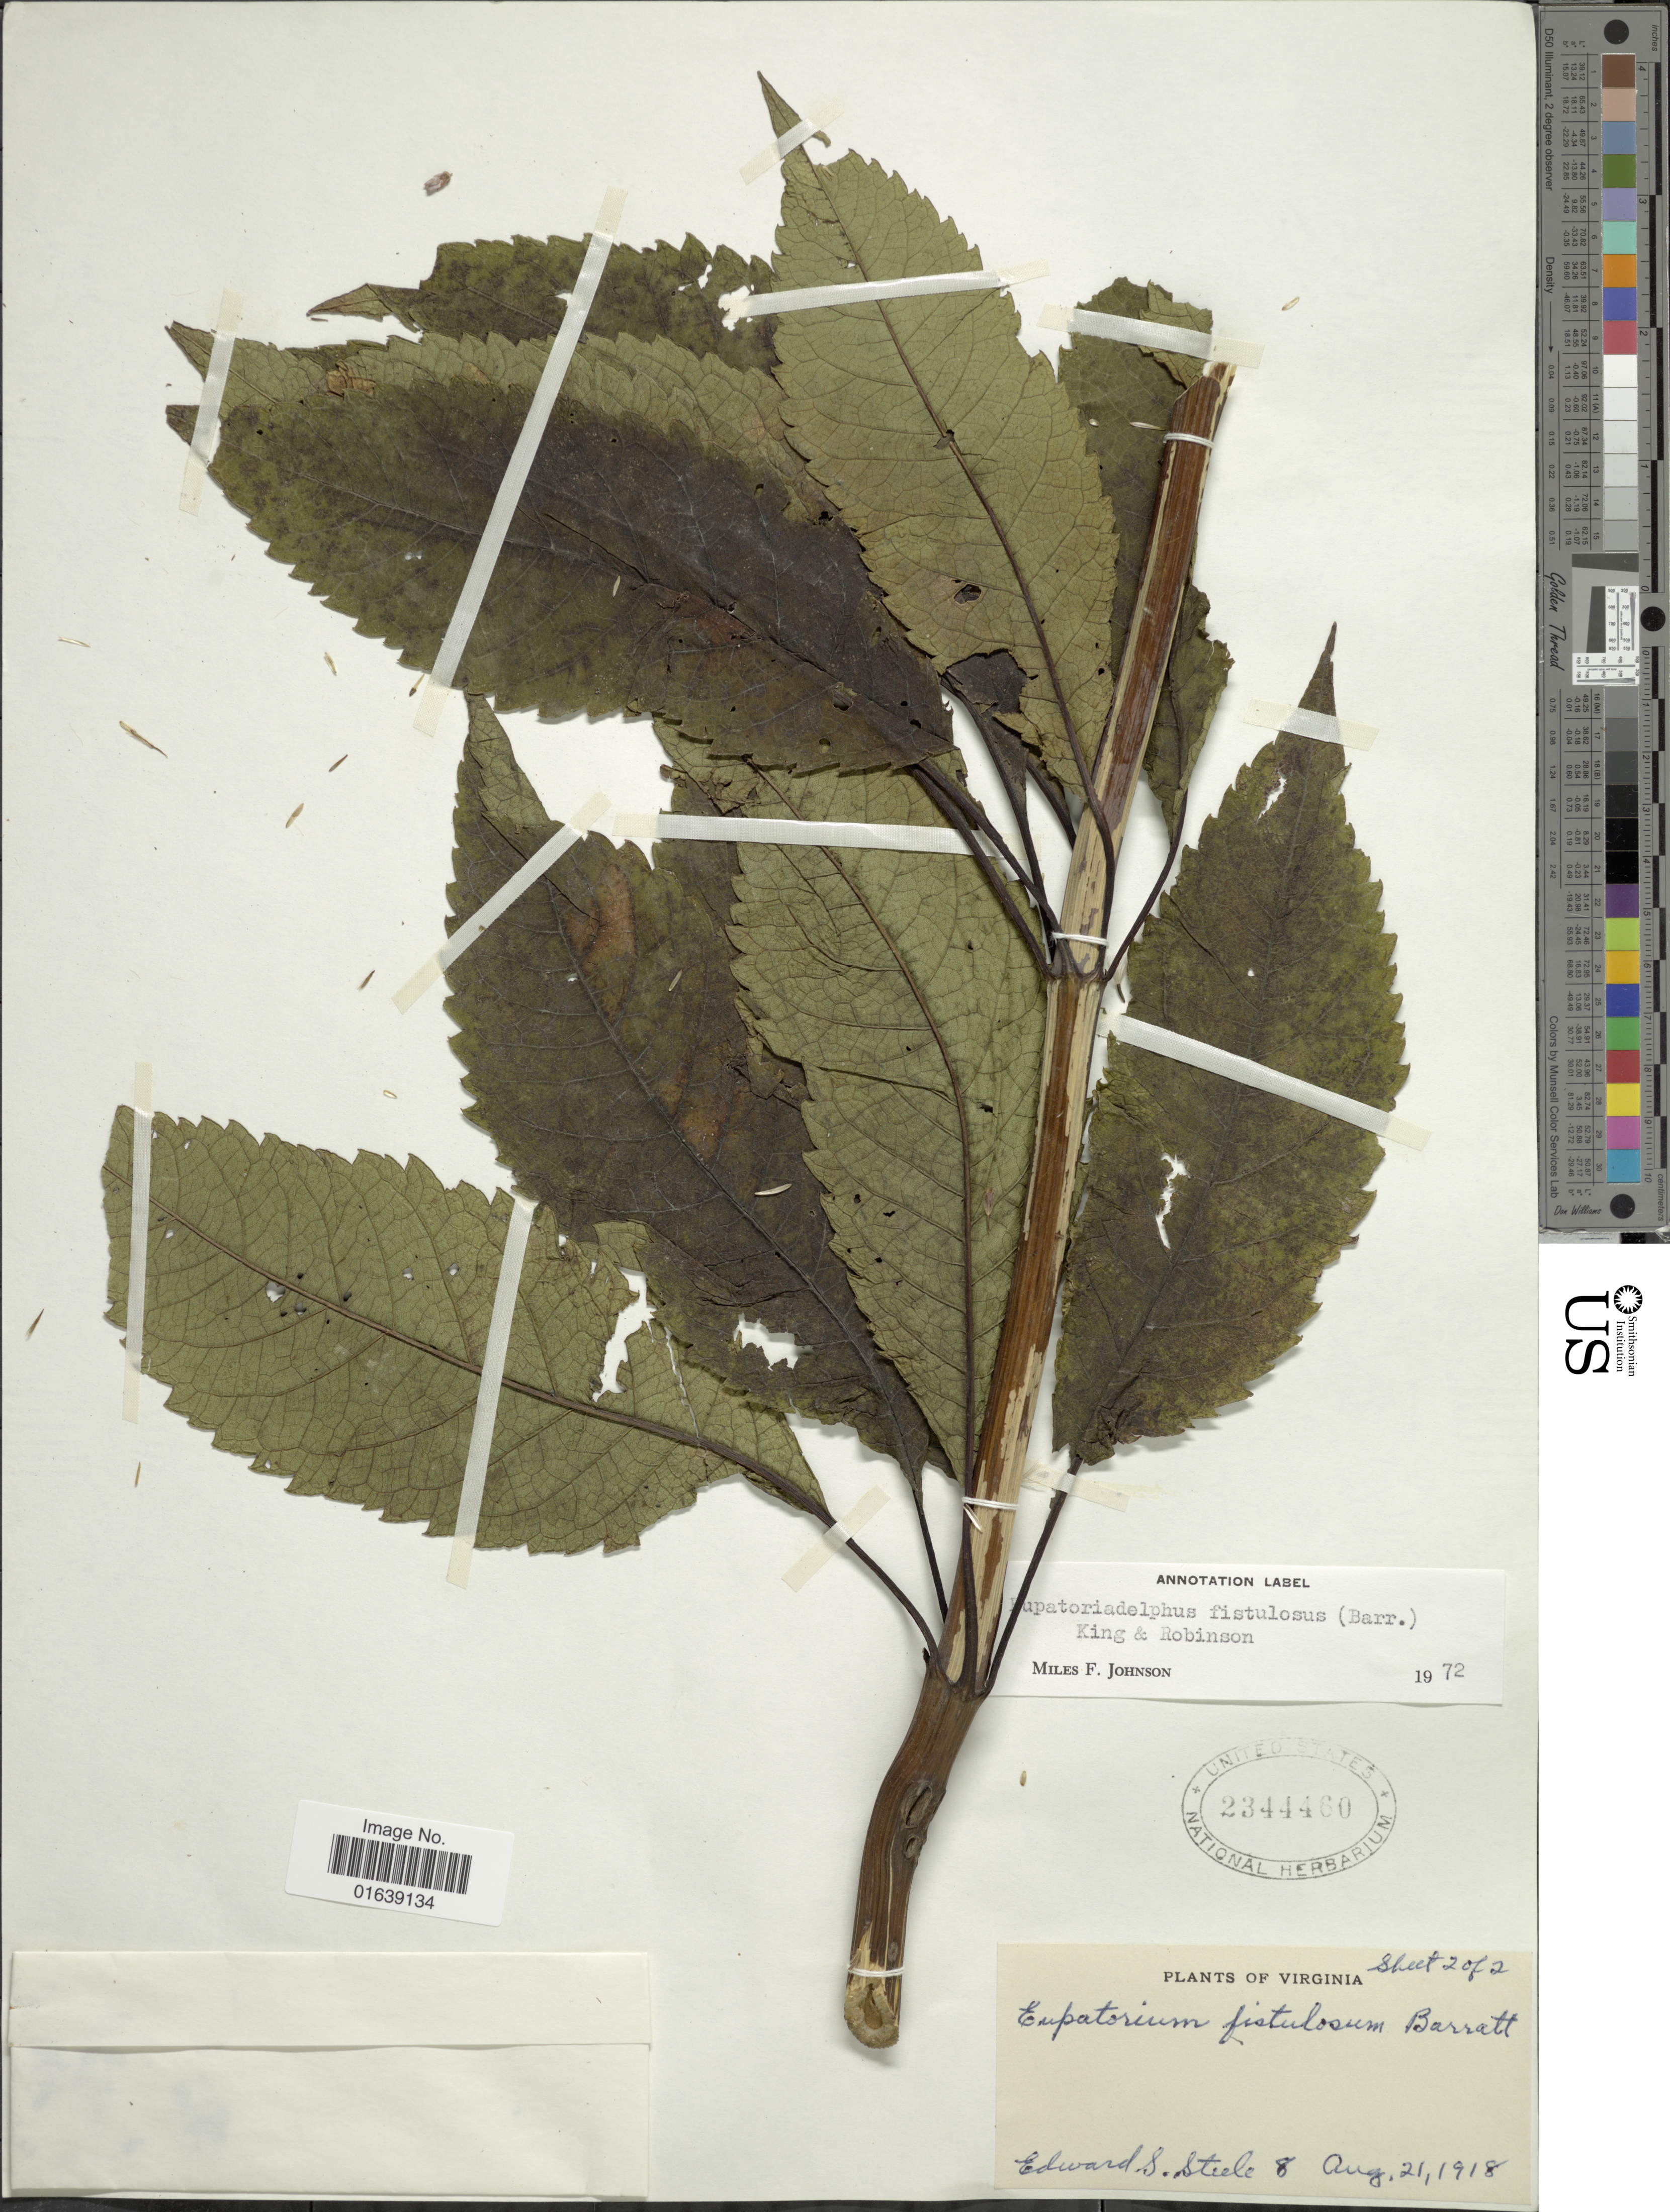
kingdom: Plantae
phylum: Tracheophyta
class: Magnoliopsida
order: Asterales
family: Asteraceae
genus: Eupatorium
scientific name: Eupatorium fistulosum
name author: Barratt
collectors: E. Steele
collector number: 8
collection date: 1918-08-21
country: United States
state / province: Virginia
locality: Virginia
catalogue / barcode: US 2344460